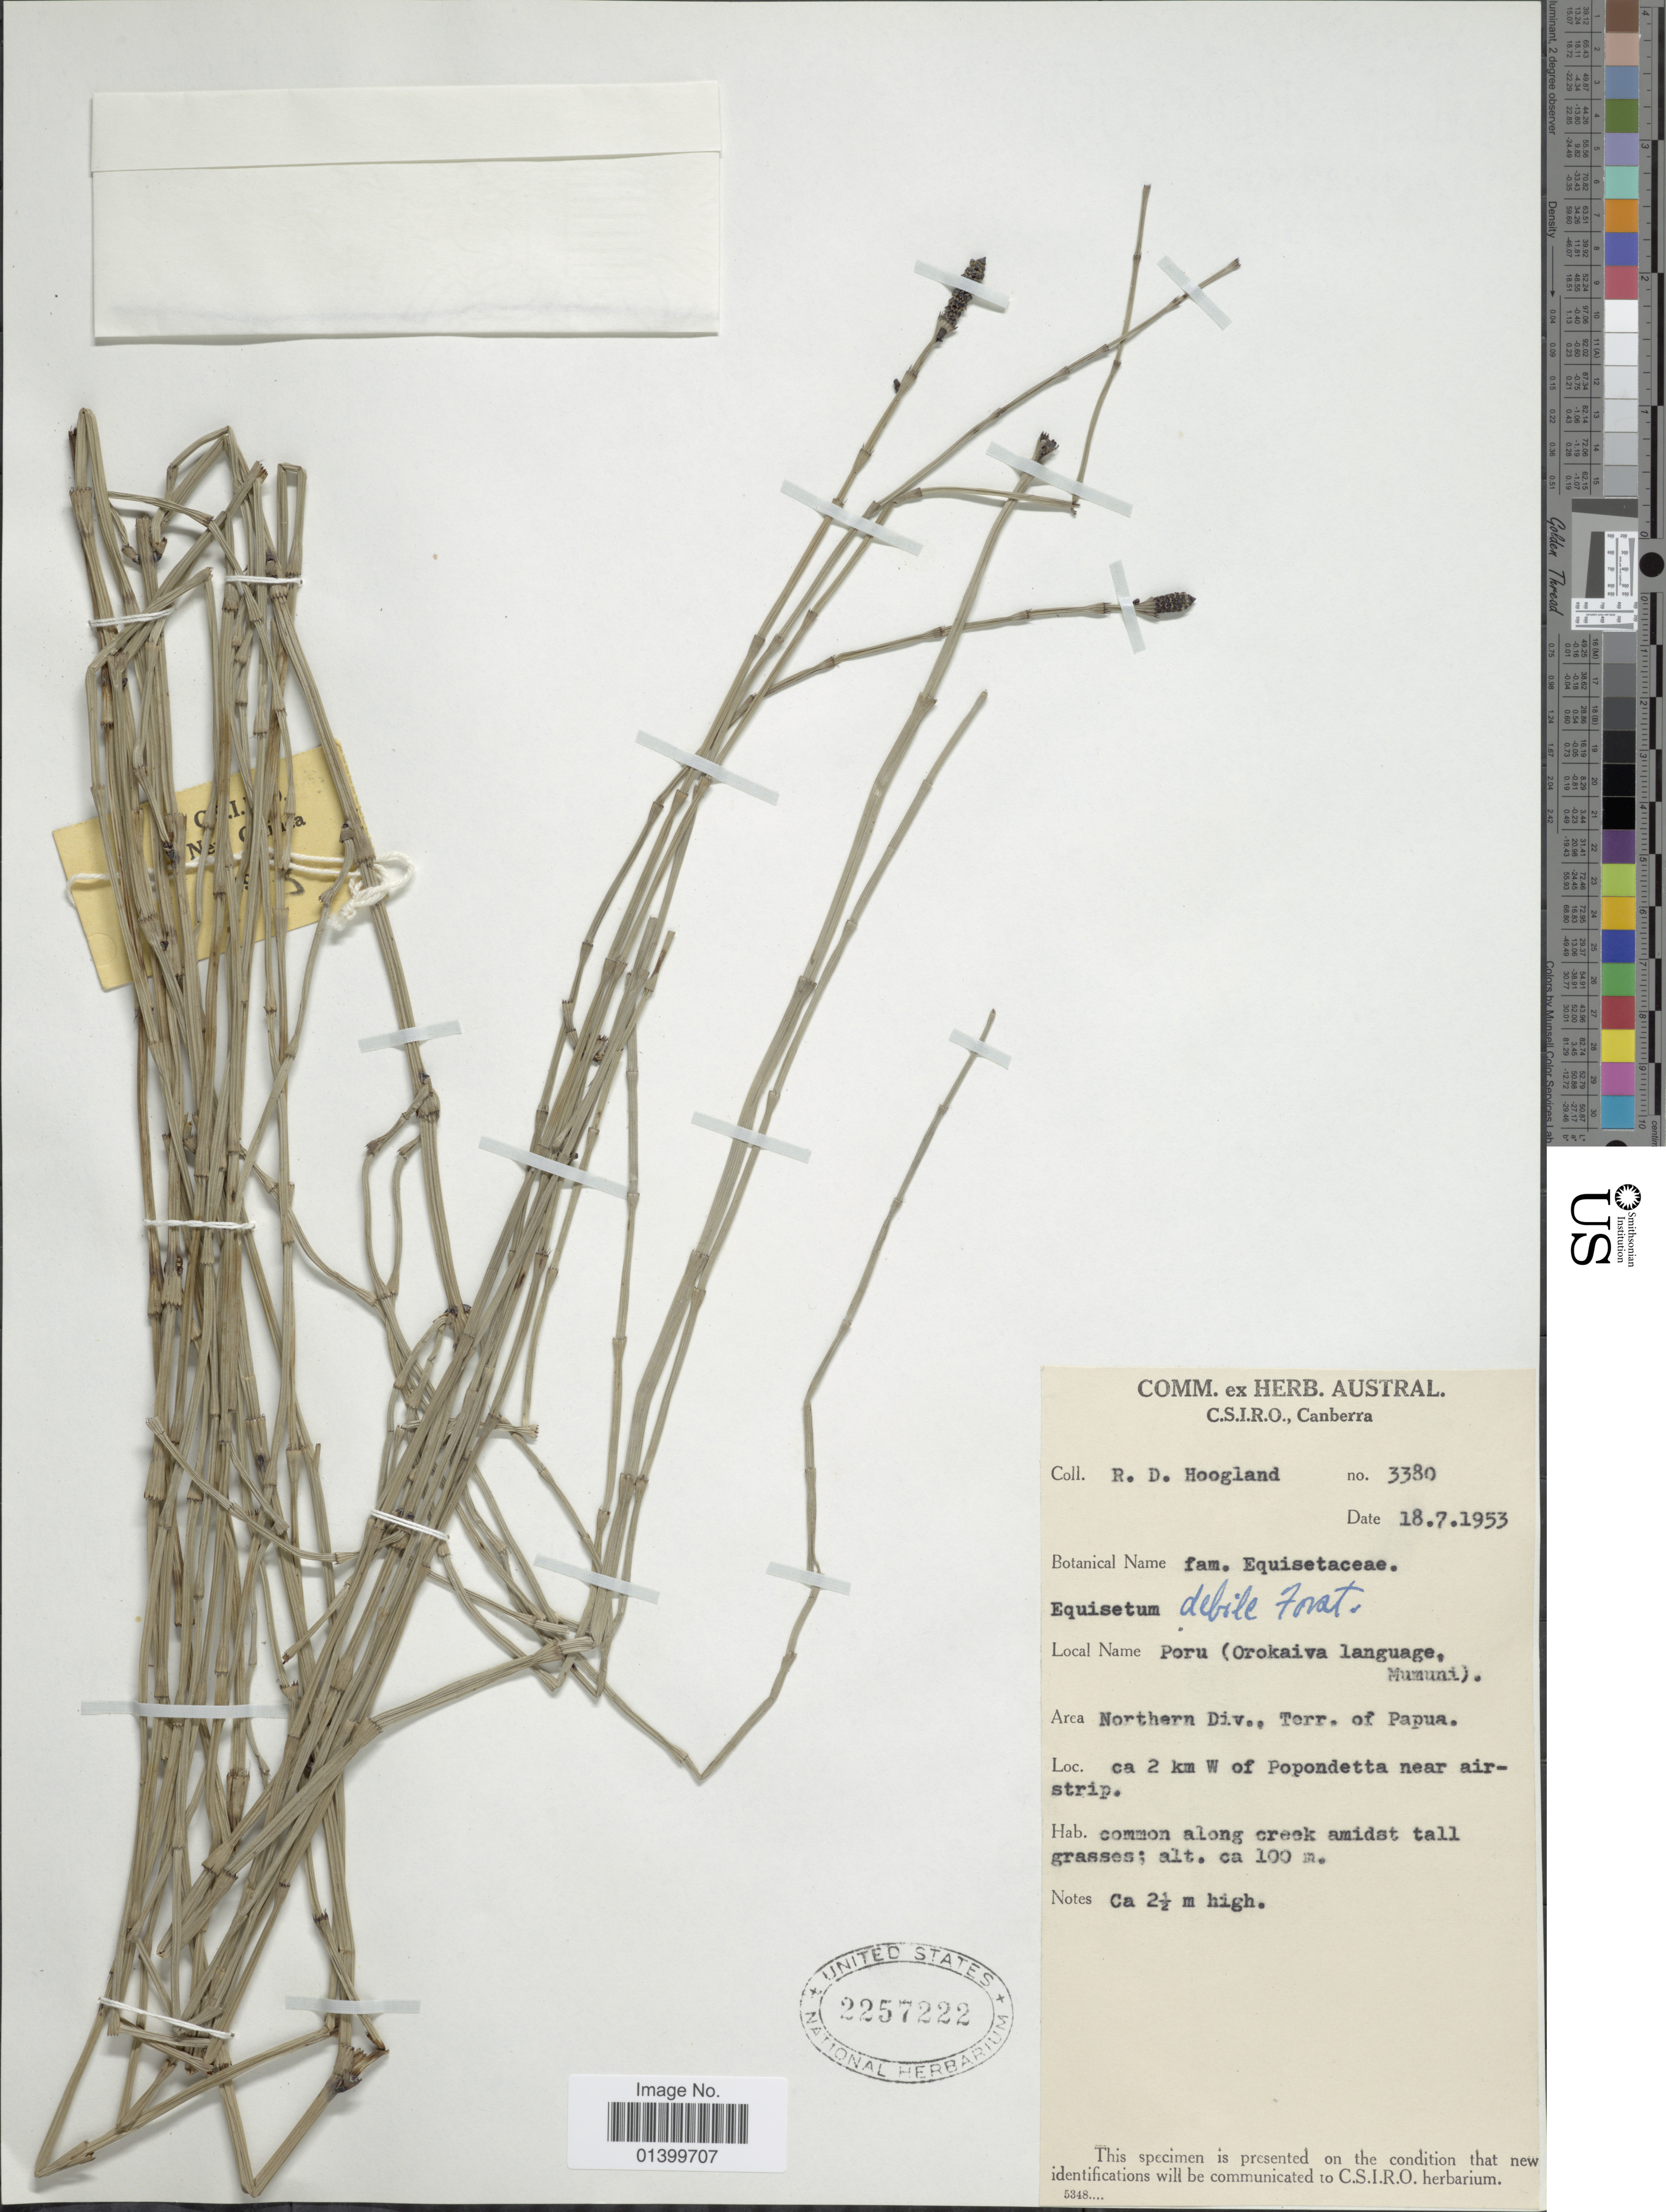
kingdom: Plantae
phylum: Tracheophyta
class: Polypodiopsida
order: Equisetales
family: Equisetaceae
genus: Equisetum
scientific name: Equisetum ramosissimum subsp. debile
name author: (Roxb. ex Vaucher) Hauke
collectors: R. D. Hoogland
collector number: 3380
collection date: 1953-07-18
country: Papua New Guinea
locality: Area Northern Div., Terr. of Papua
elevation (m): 100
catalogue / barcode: US 2257222